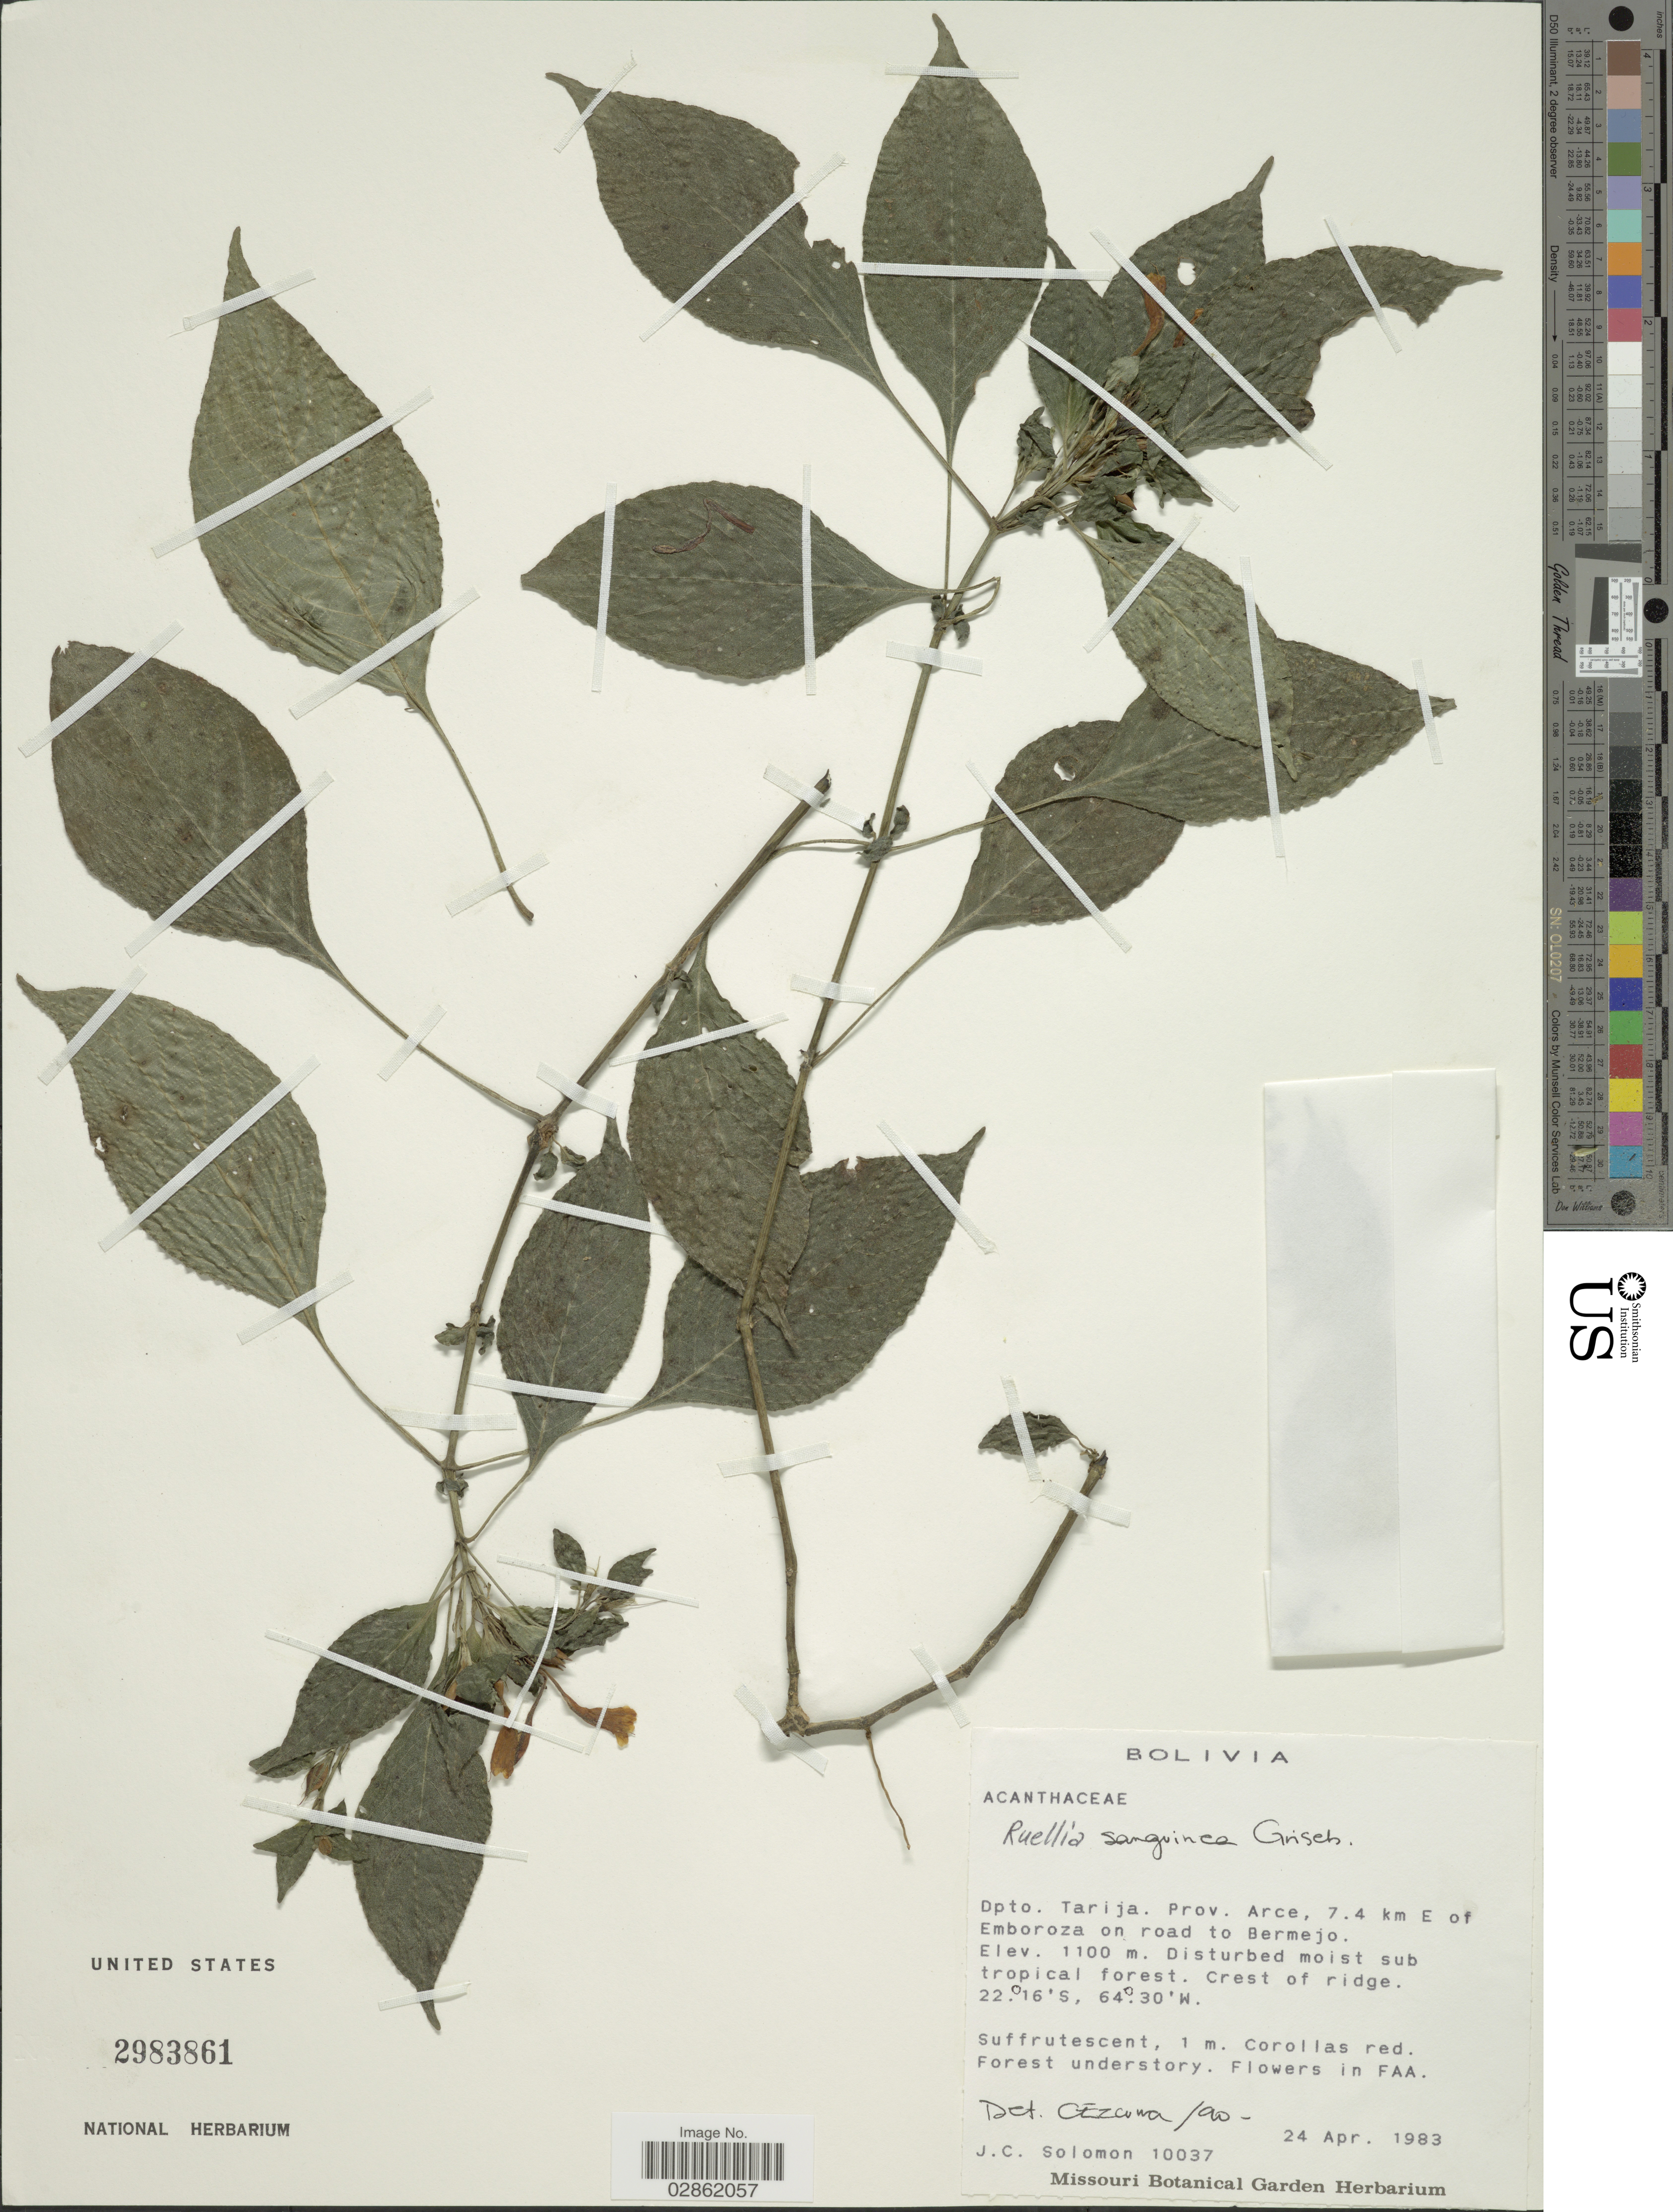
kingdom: Plantae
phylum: Tracheophyta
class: Magnoliopsida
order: Lamiales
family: Acanthaceae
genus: Ruellia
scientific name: Ruellia sanguinea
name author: Griseb.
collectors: J. C. Solomon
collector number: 10037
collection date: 1983-04-24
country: Bolivia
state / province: Tarija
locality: Dpto. Tarija, Prov. Arce, 7.4 km E of Emborazo on road to Bermejo.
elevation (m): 1100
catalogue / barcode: US 2983861